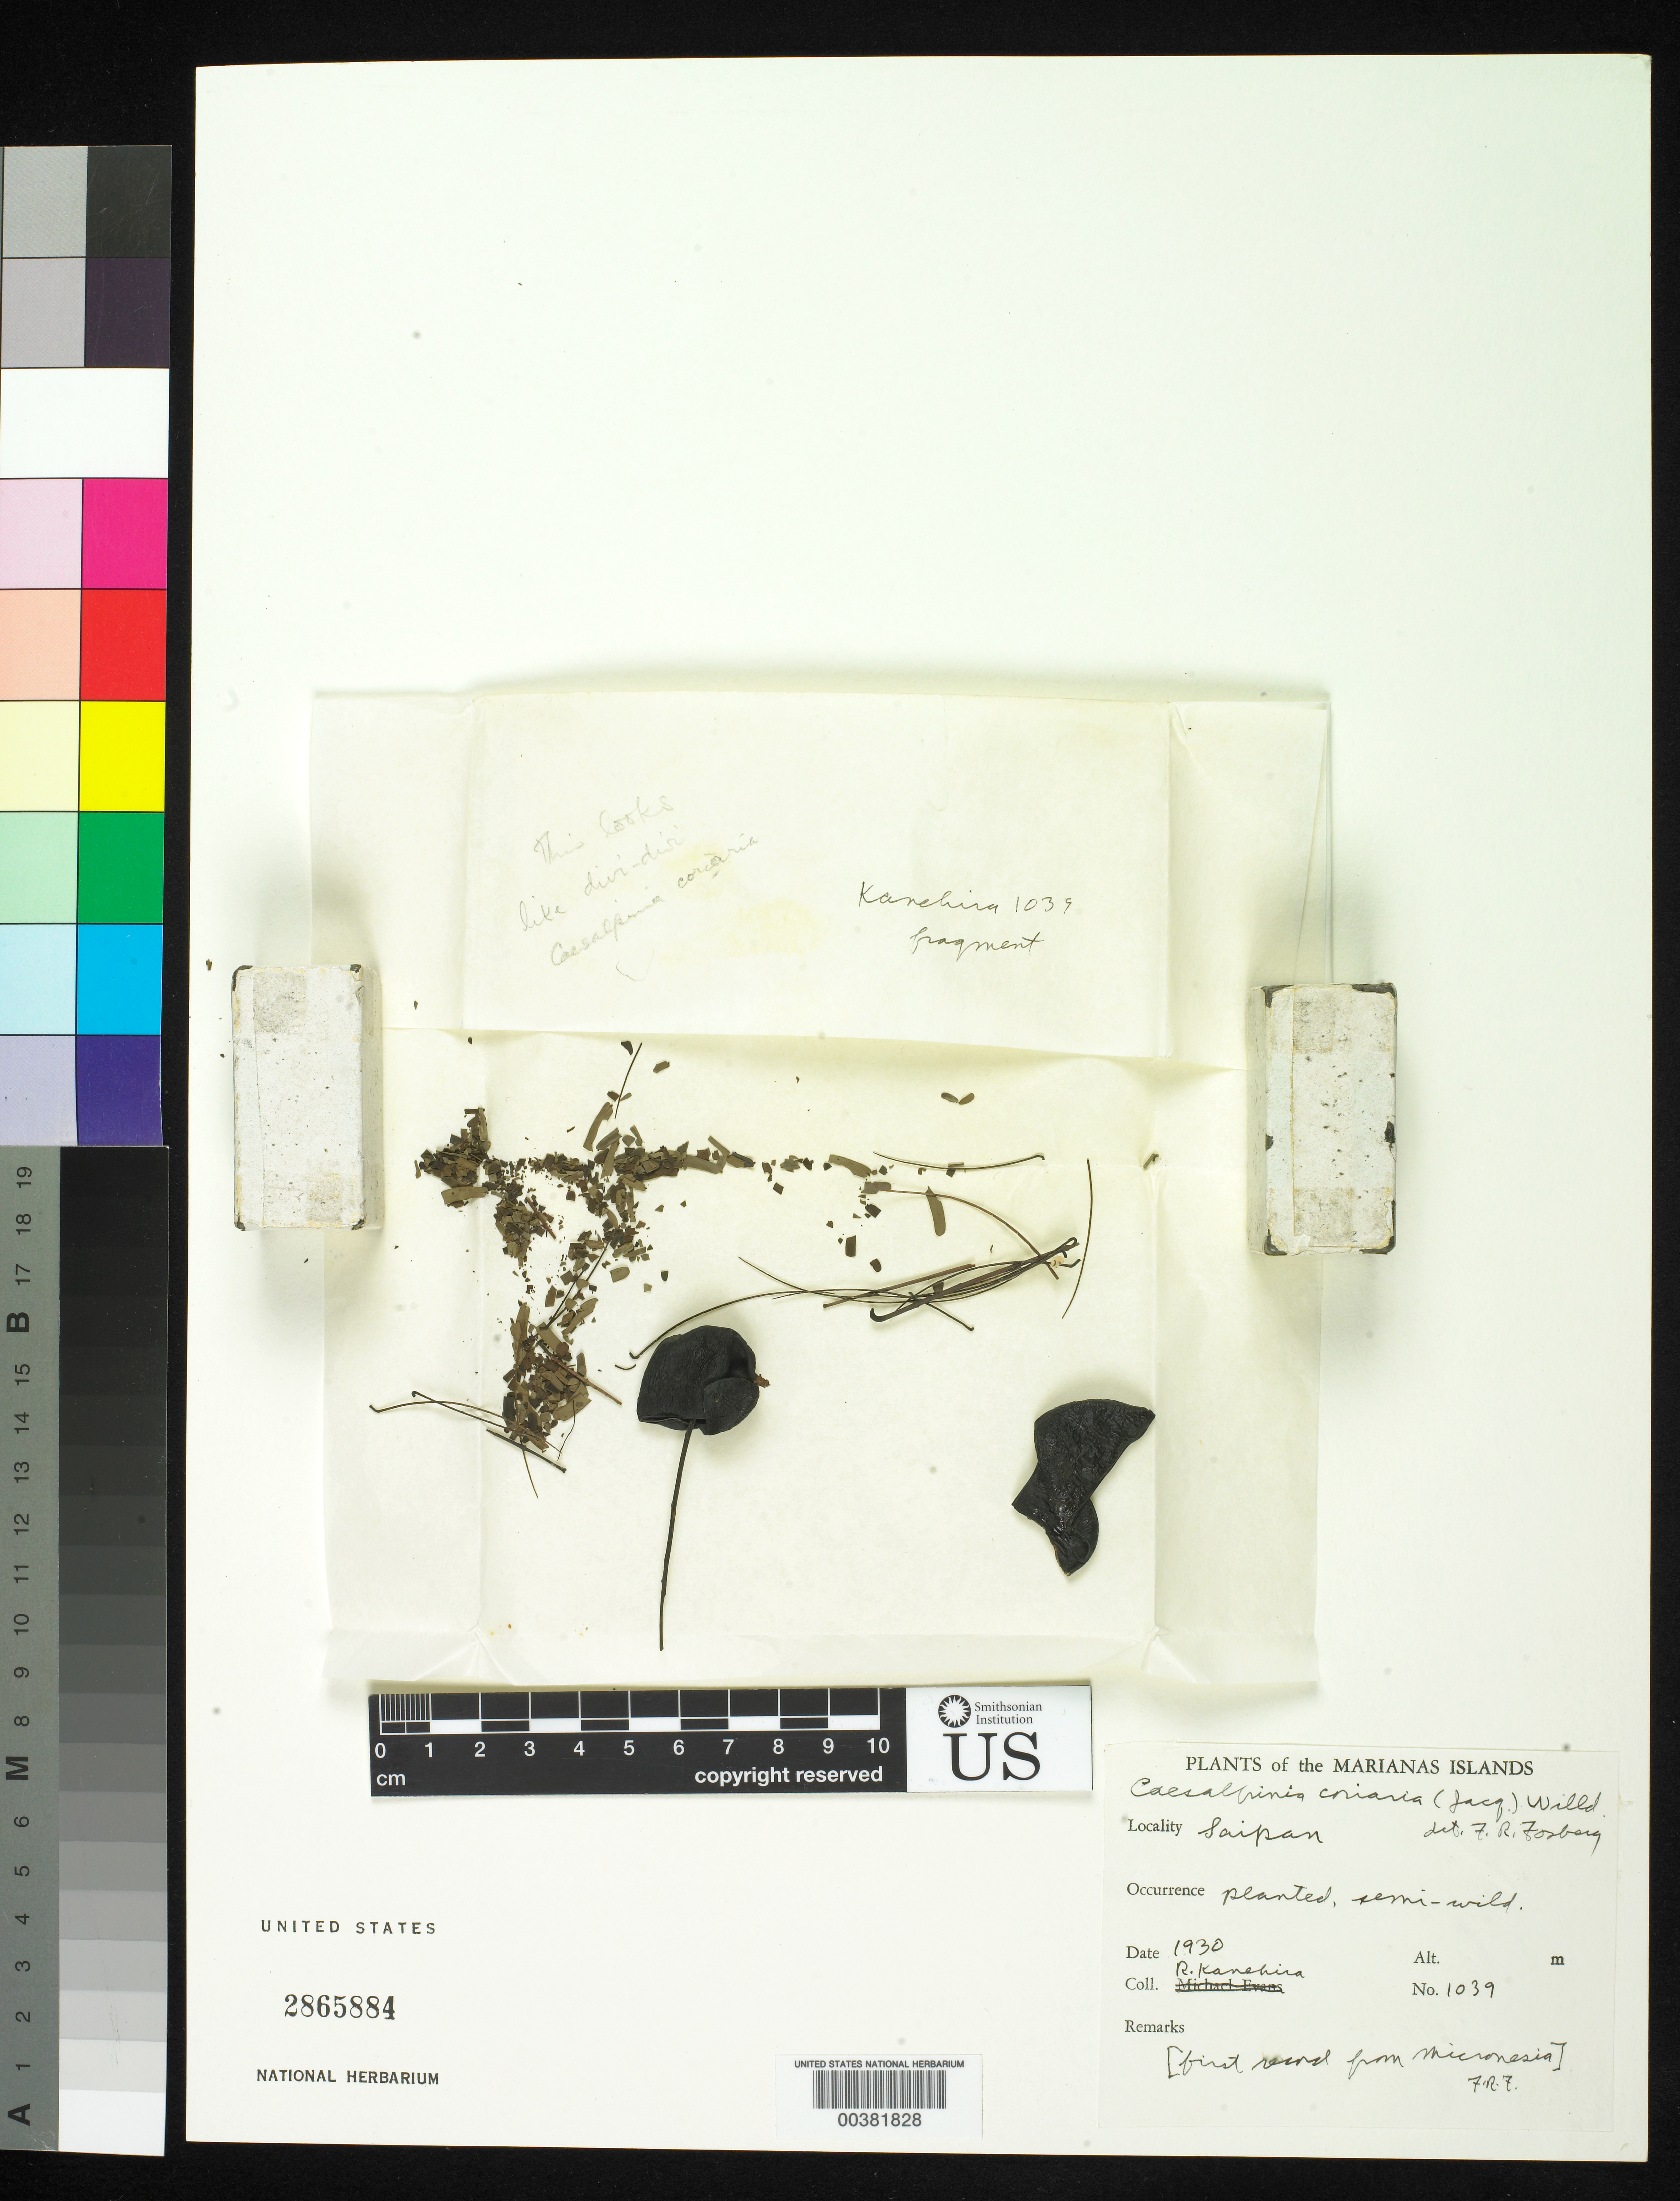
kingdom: Plantae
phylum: Tracheophyta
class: Magnoliopsida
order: Fabales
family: Fabaceae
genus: Libidibia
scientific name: Libidibia coriaria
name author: (Jacq.) Schltdl.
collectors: R. Kanehira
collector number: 1039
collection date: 1930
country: Northern Mariana Islands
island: Saipan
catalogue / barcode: US 2865884